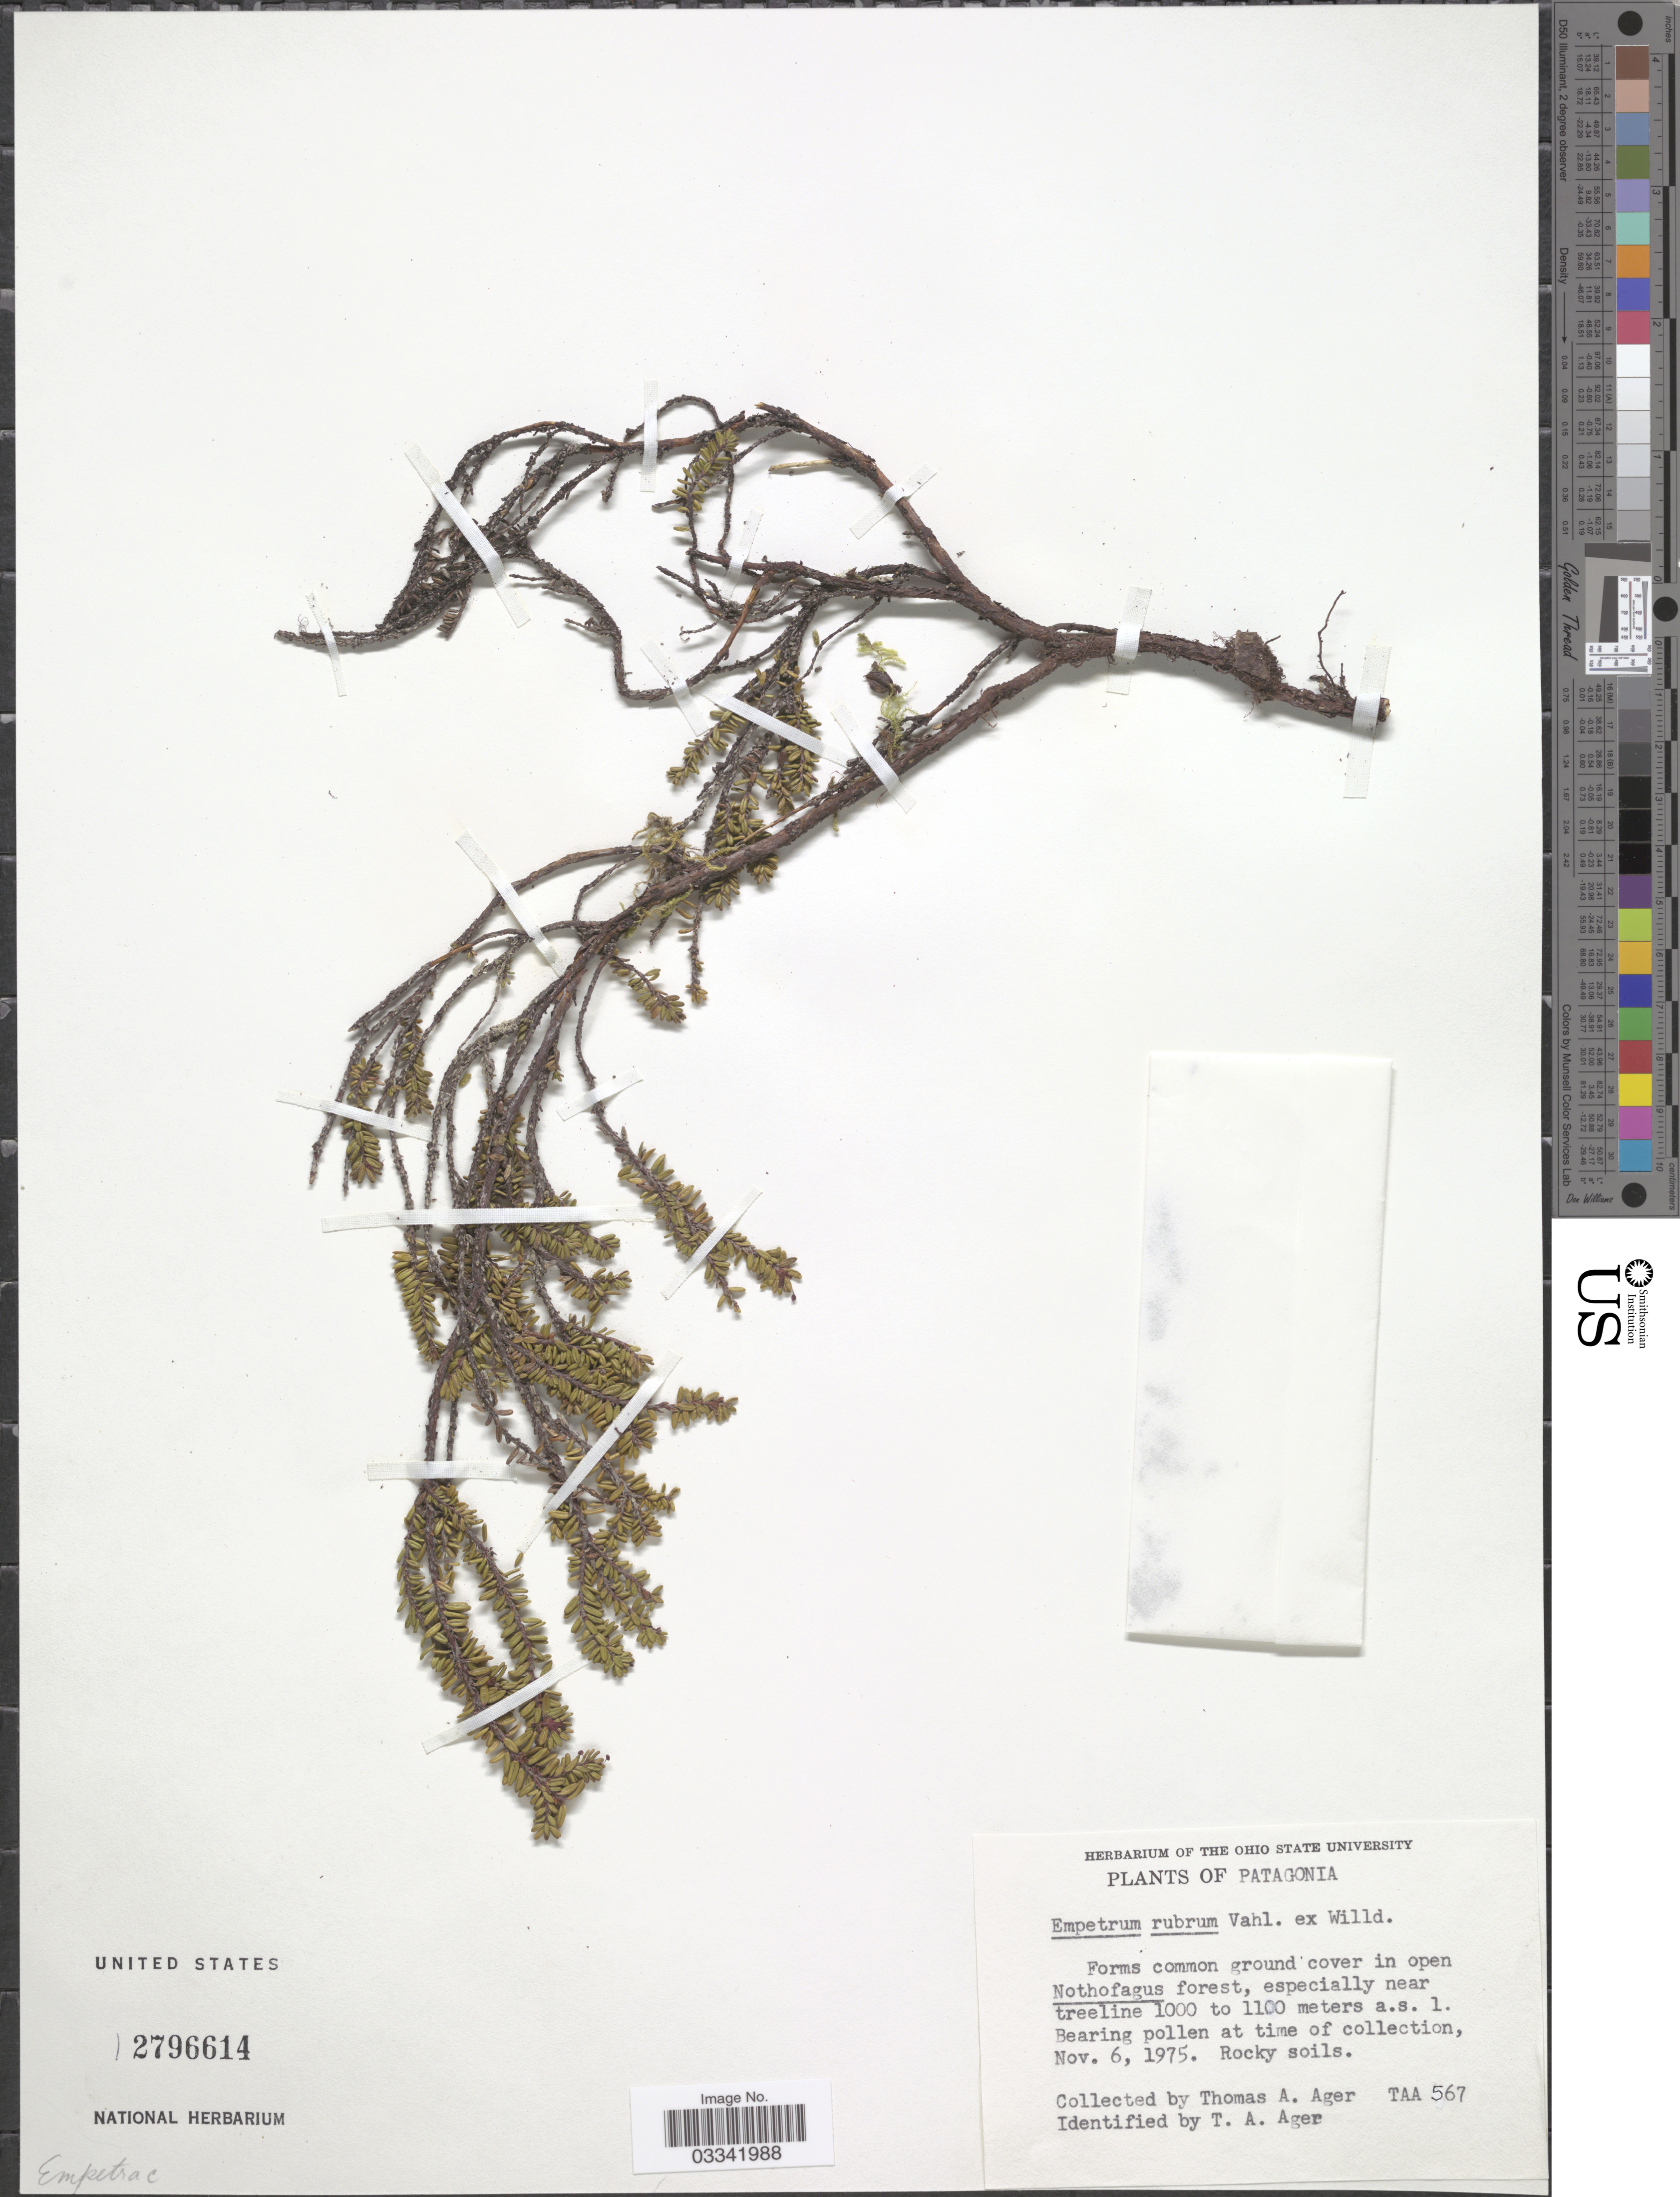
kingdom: Plantae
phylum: Tracheophyta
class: Magnoliopsida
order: Ericales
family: Ericaceae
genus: Empetrum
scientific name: Empetrum rubrum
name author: Vahl ex Willd.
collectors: T. A. Ager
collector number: TAA567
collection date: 1975-11-06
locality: Patagonia.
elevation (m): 1000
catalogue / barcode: US 3796614